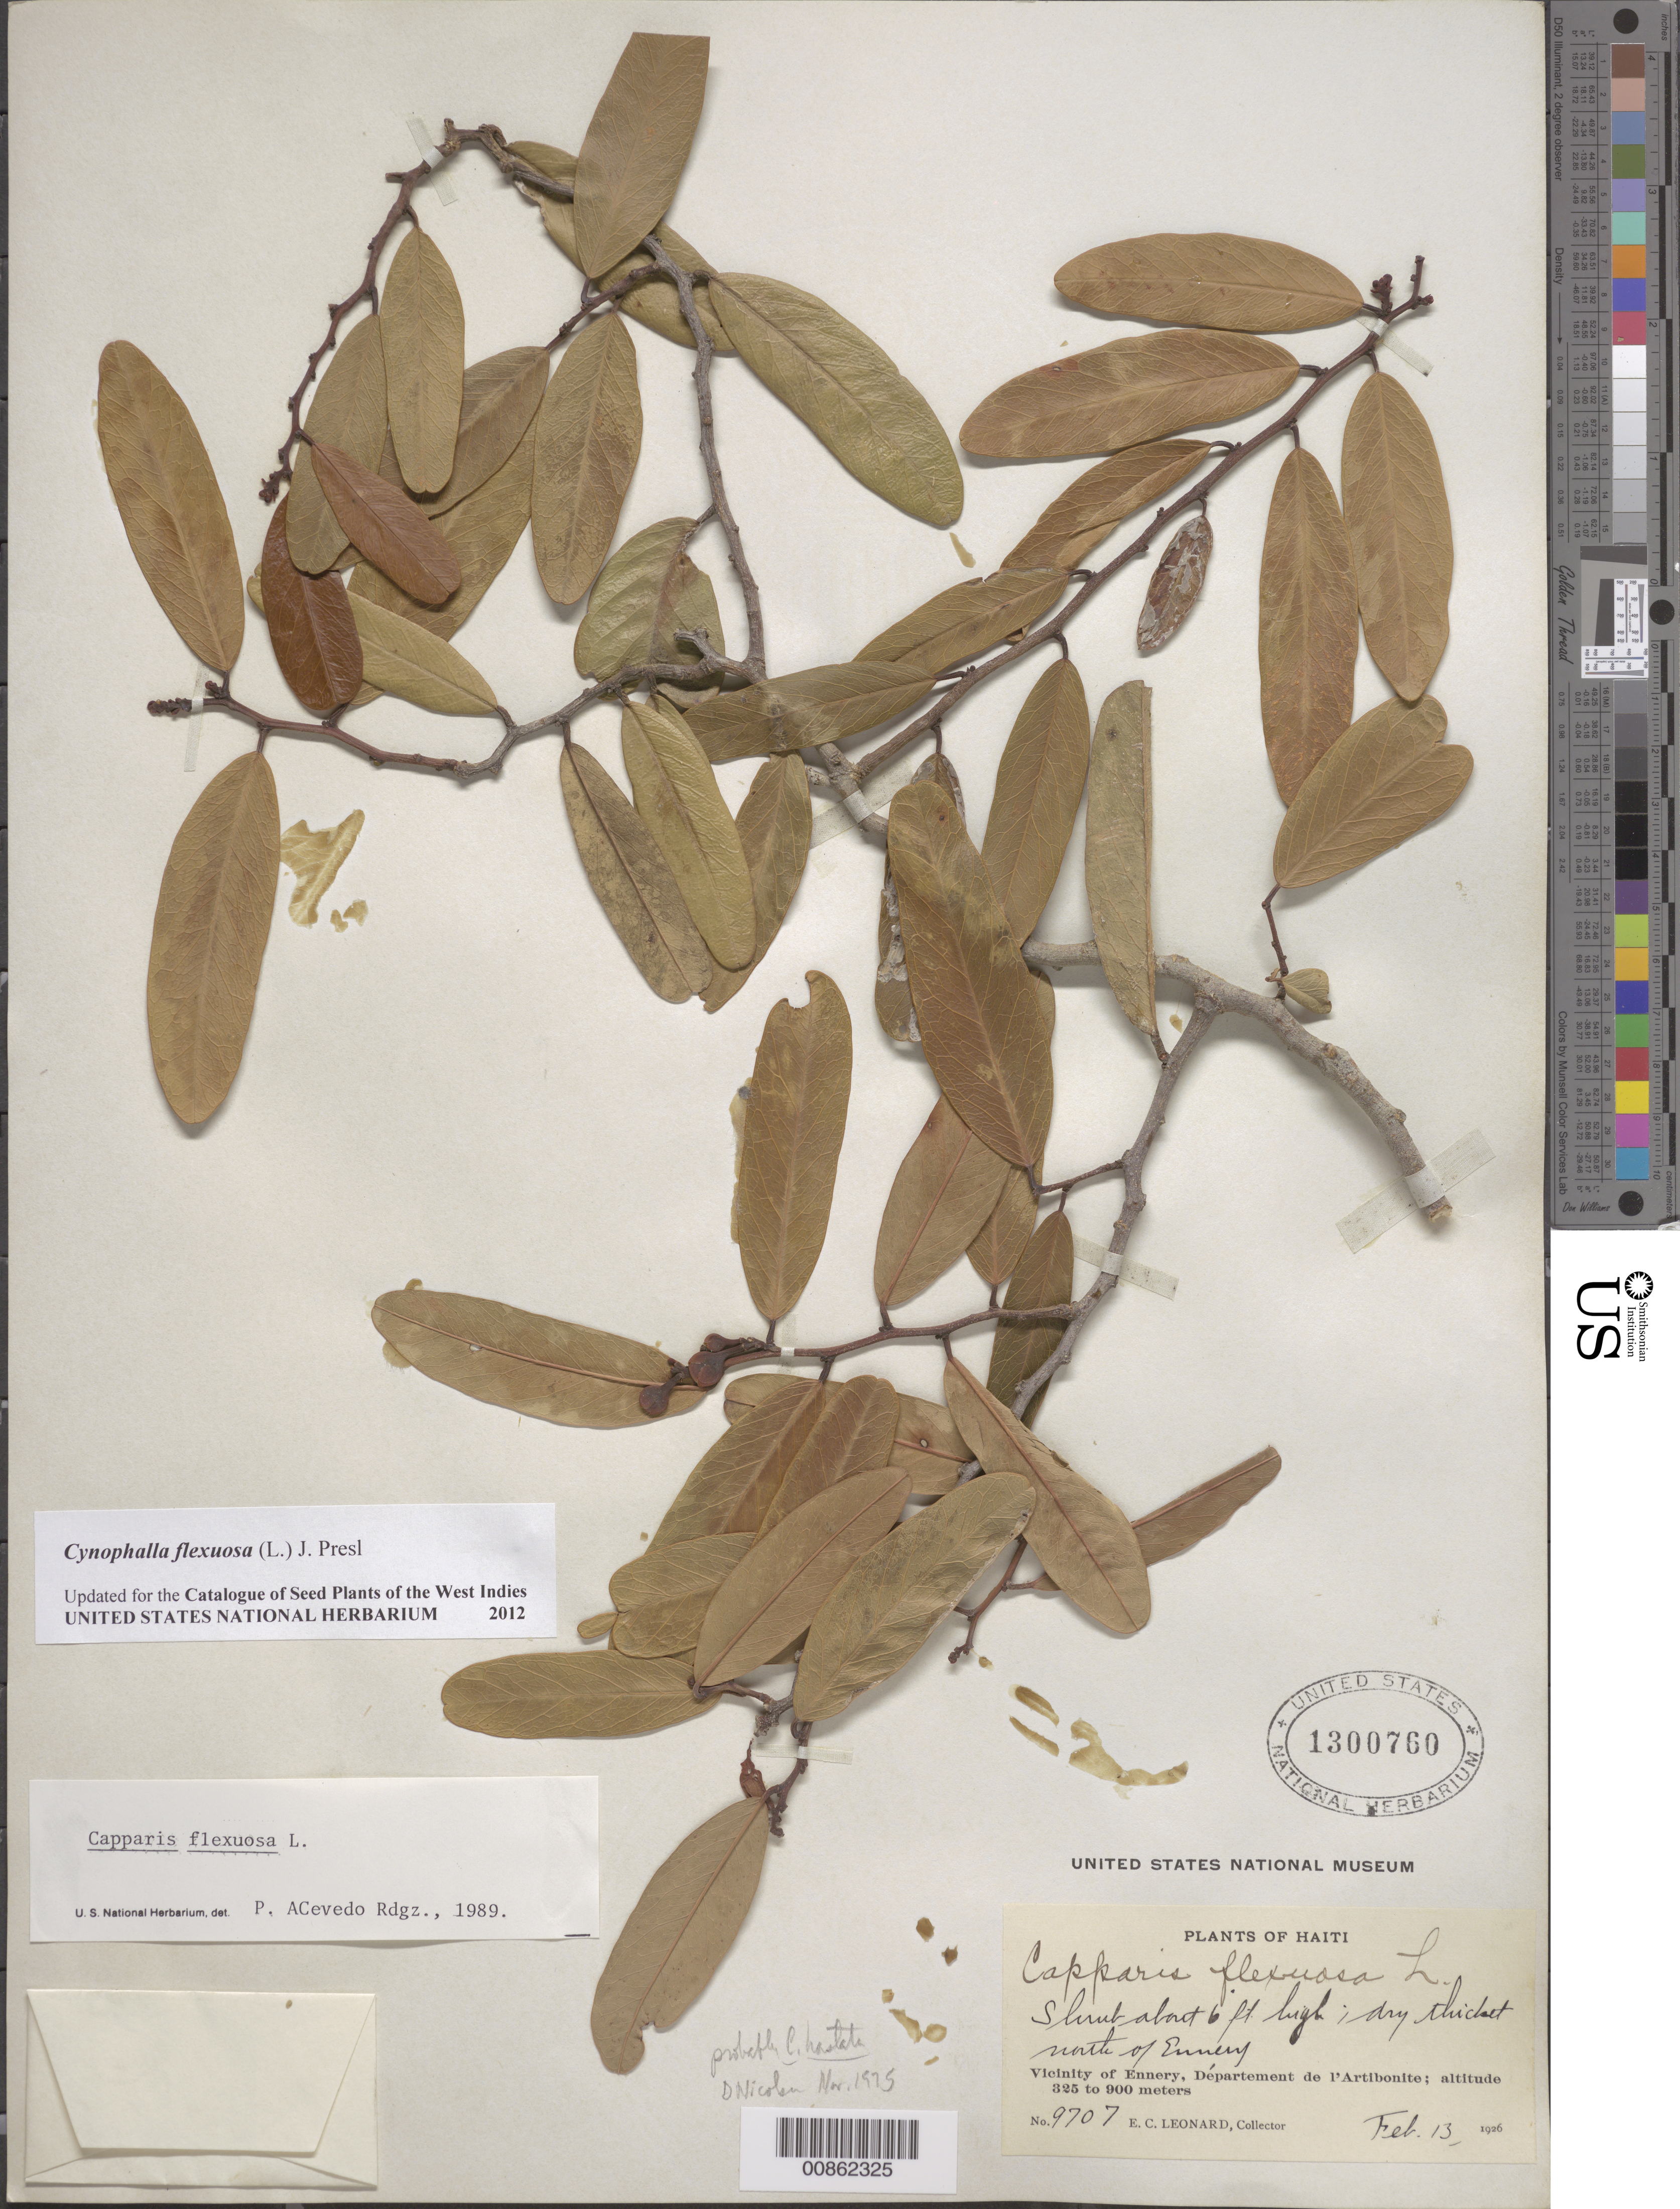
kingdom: Plantae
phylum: Tracheophyta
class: Magnoliopsida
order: Brassicales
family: Capparaceae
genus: Cynophalla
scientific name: Cynophalla flexuosa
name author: (L.) J. Presl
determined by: Acevedo-Rodríguez, P., (BOT), Smithsonian Institution - National Museum of Natural History (UNITED STATES)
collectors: E. C. Leonard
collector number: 9707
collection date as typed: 13 Feb 1926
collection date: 1926-02-13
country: Haiti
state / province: Artibonite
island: Hispaniola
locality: North of Ennery.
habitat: Dry thicket.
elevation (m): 325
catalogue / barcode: US 1300760